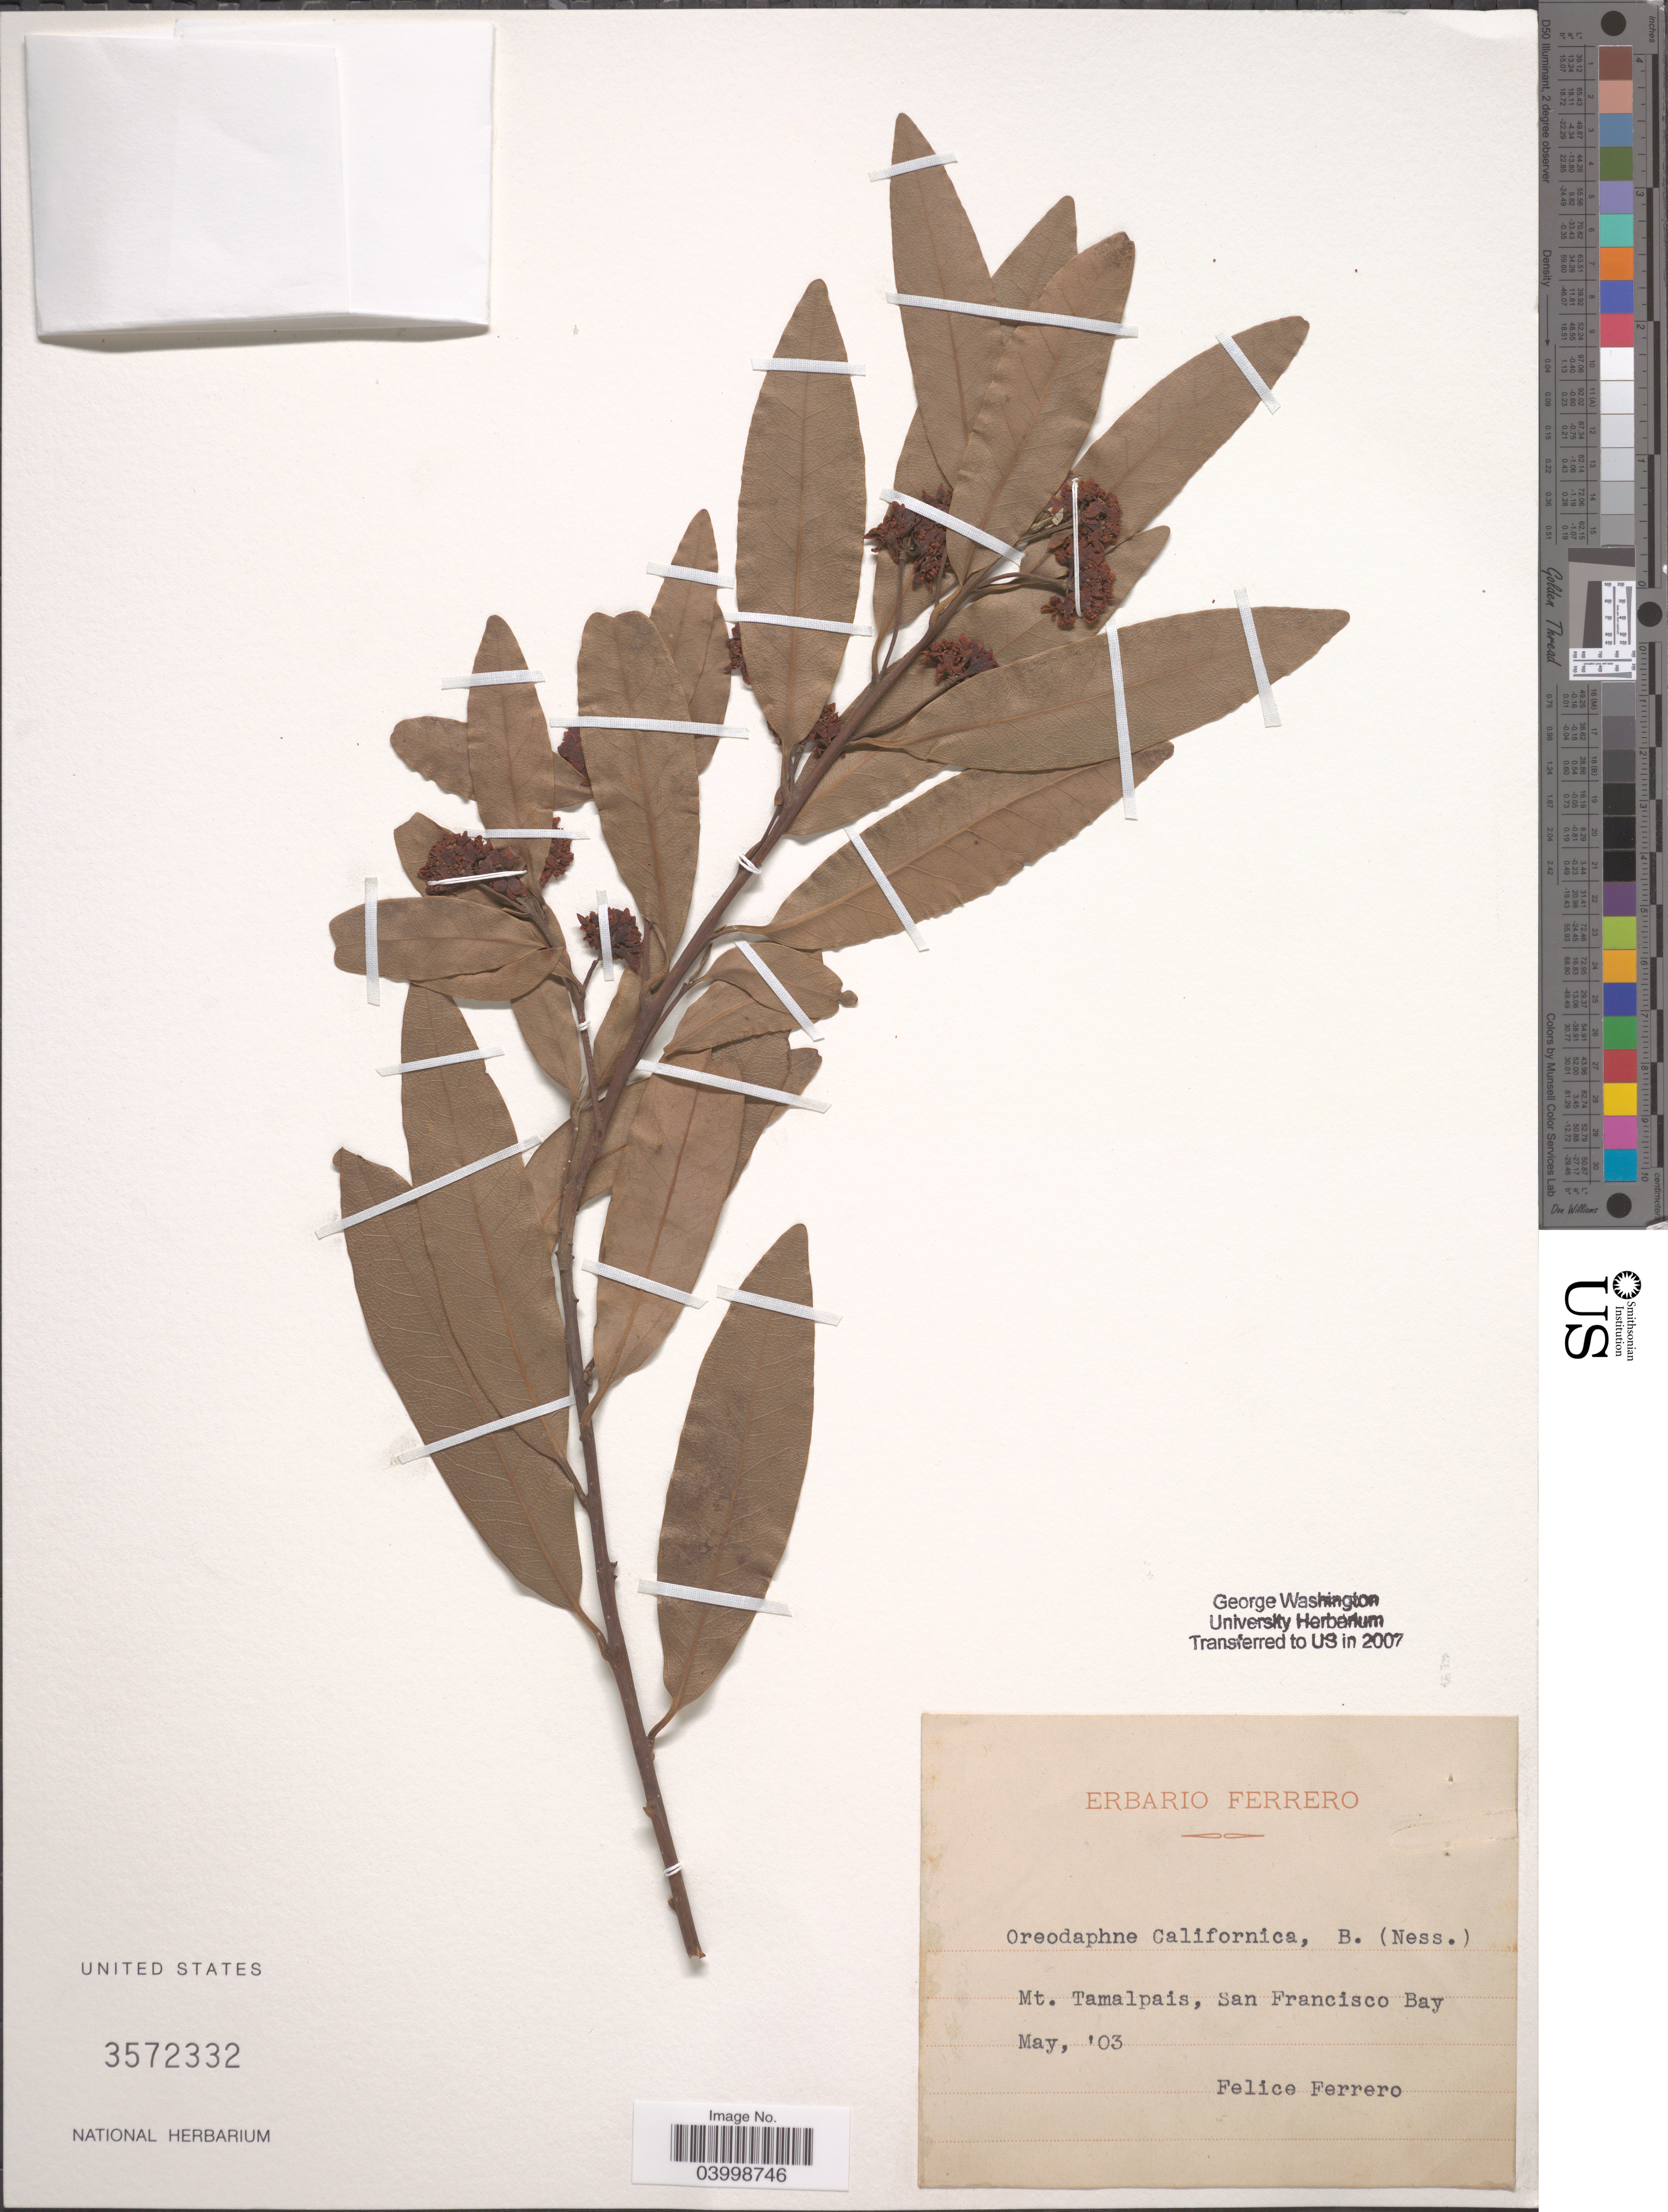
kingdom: Plantae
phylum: Tracheophyta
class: Magnoliopsida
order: Laurales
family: Lauraceae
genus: Umbellularia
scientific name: Umbellularia californica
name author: (Hook. & Arn.) Nutt.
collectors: F. Ferrero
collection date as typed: Transcribed d/m/y: /5/3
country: United States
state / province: California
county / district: San Francisco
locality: Mt. Tamalpais, San Francisco Bay.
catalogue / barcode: US 3572332